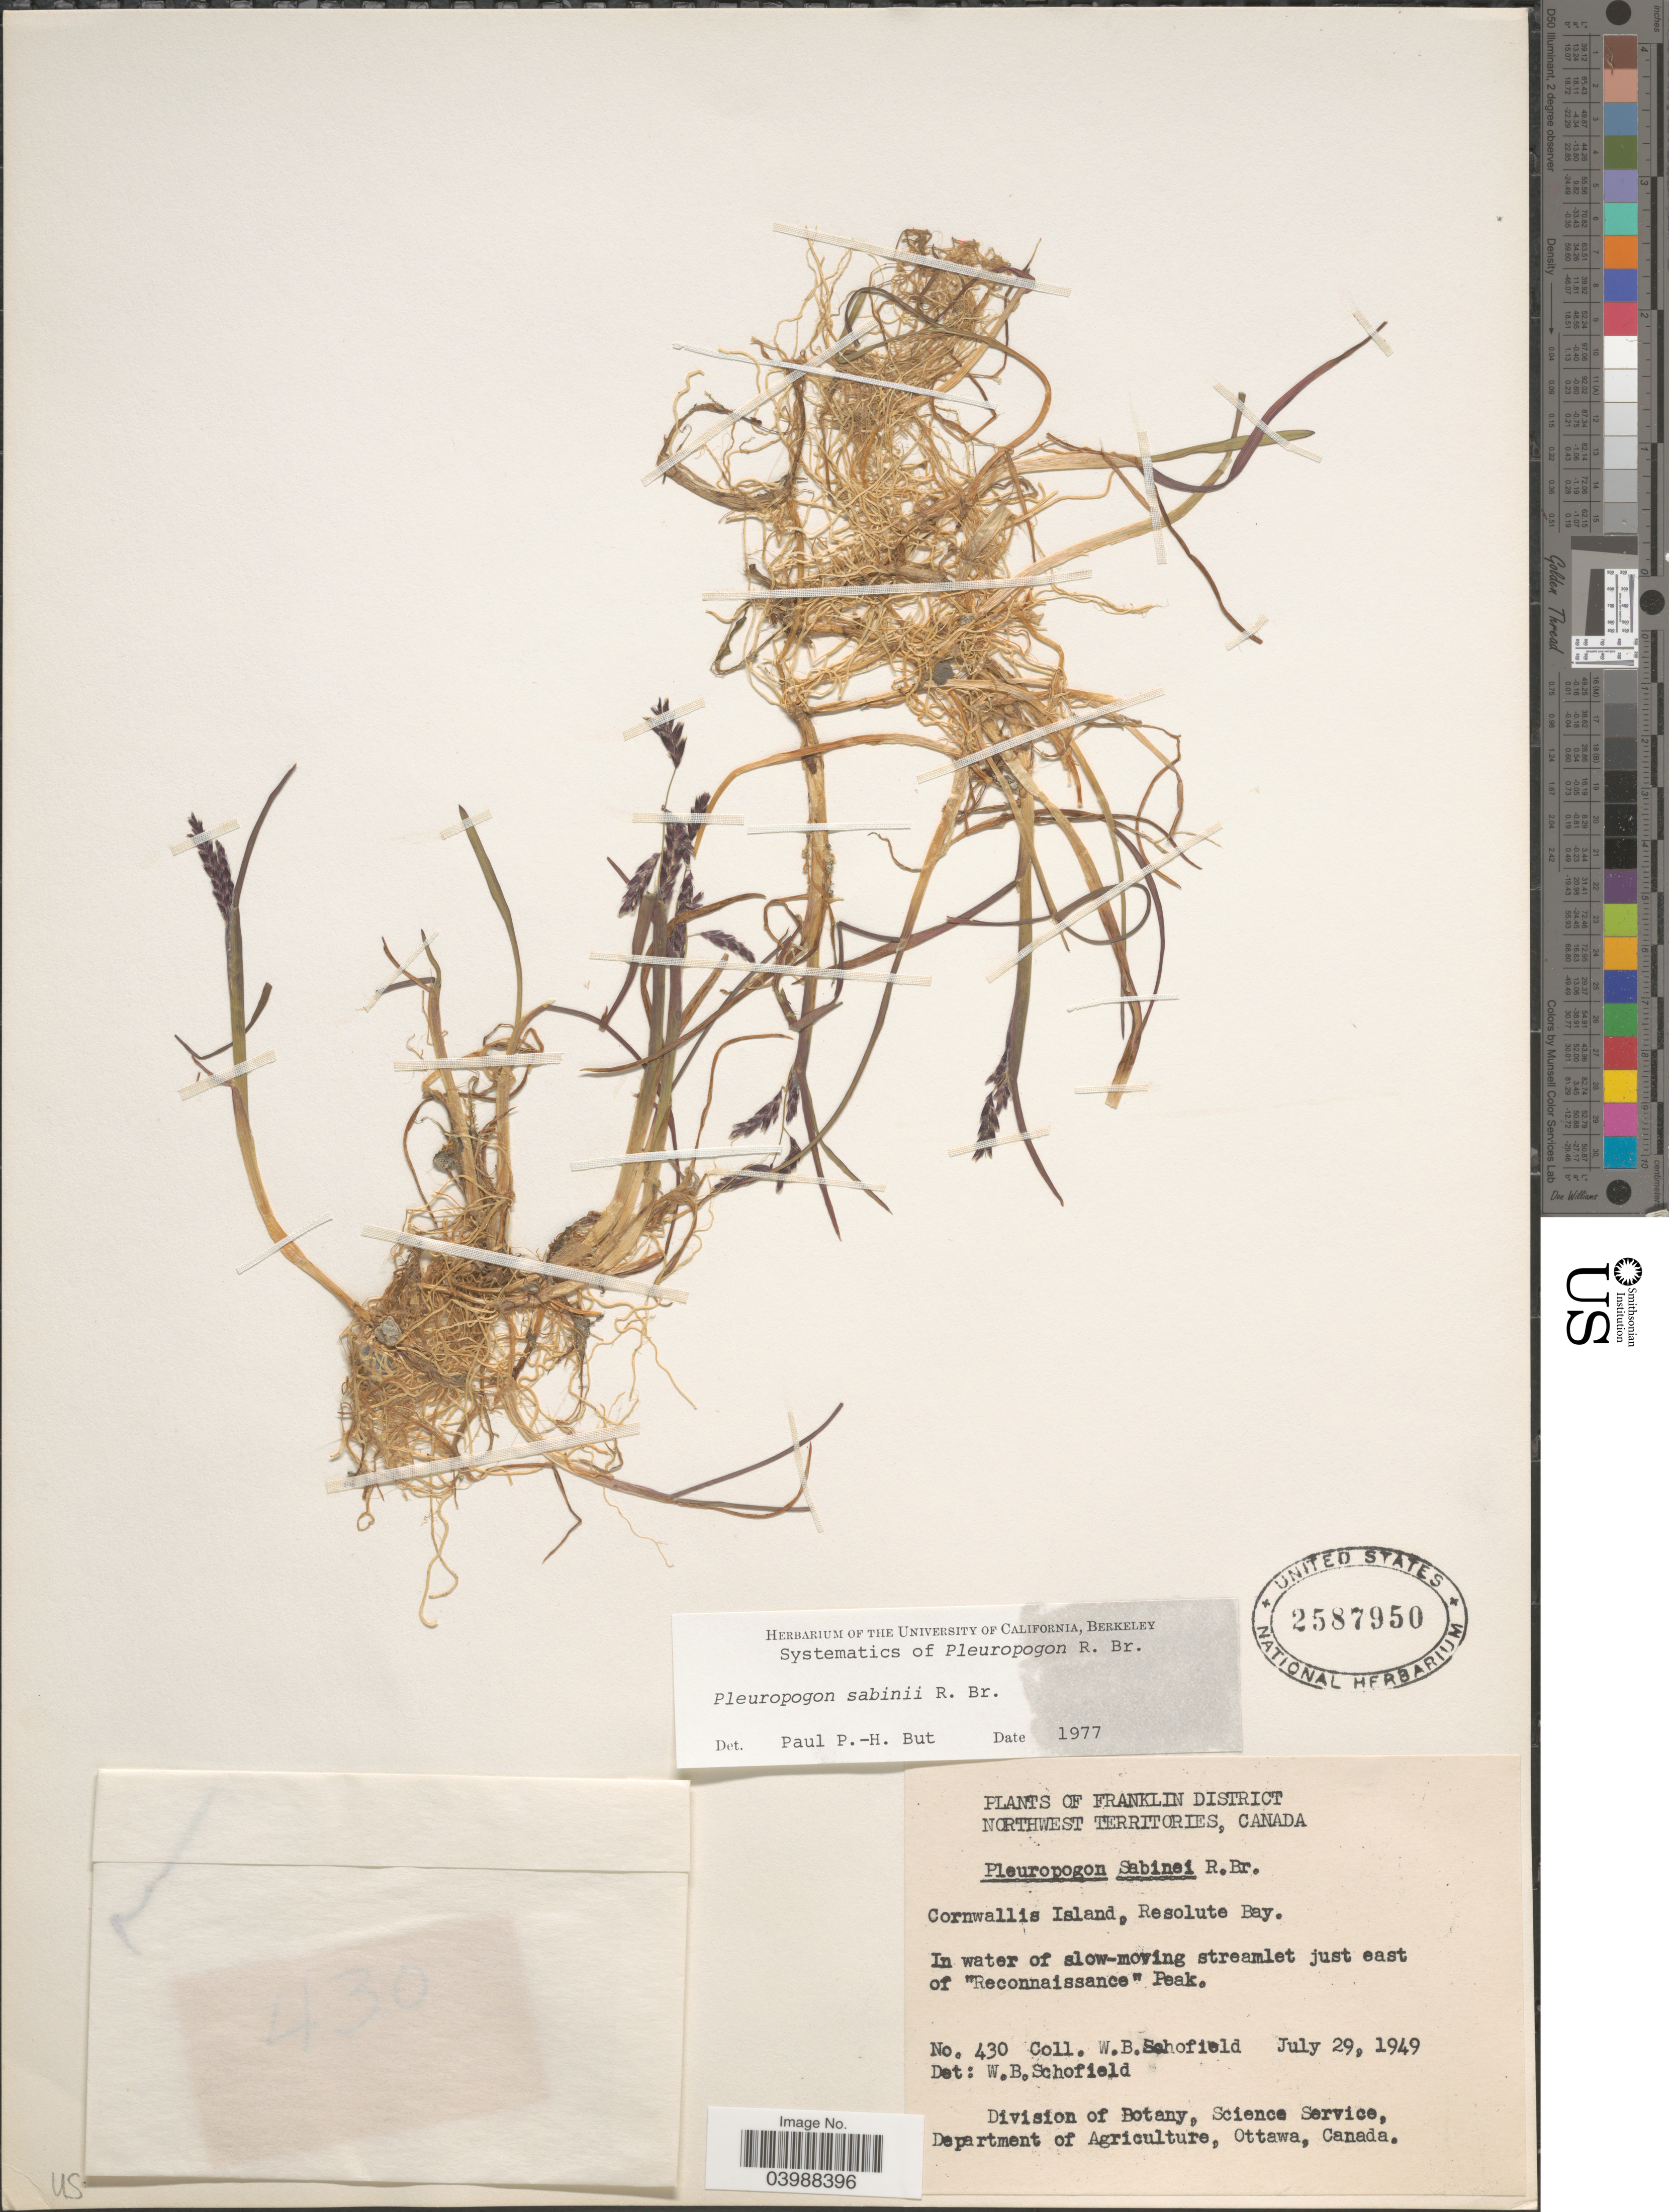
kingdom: Plantae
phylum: Tracheophyta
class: Liliopsida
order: Poales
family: Poaceae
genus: Pleuropogon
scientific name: Pleuropogon sabinei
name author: R. Br.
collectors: W. Schofield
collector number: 430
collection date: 1949-07-29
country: Canada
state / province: Northwest Territories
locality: Franklin District. Cornwallis Island, Resolute Bay. In water of slow-moving streamlet just east of "Reconnaissance" Peak.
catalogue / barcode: US 2587950